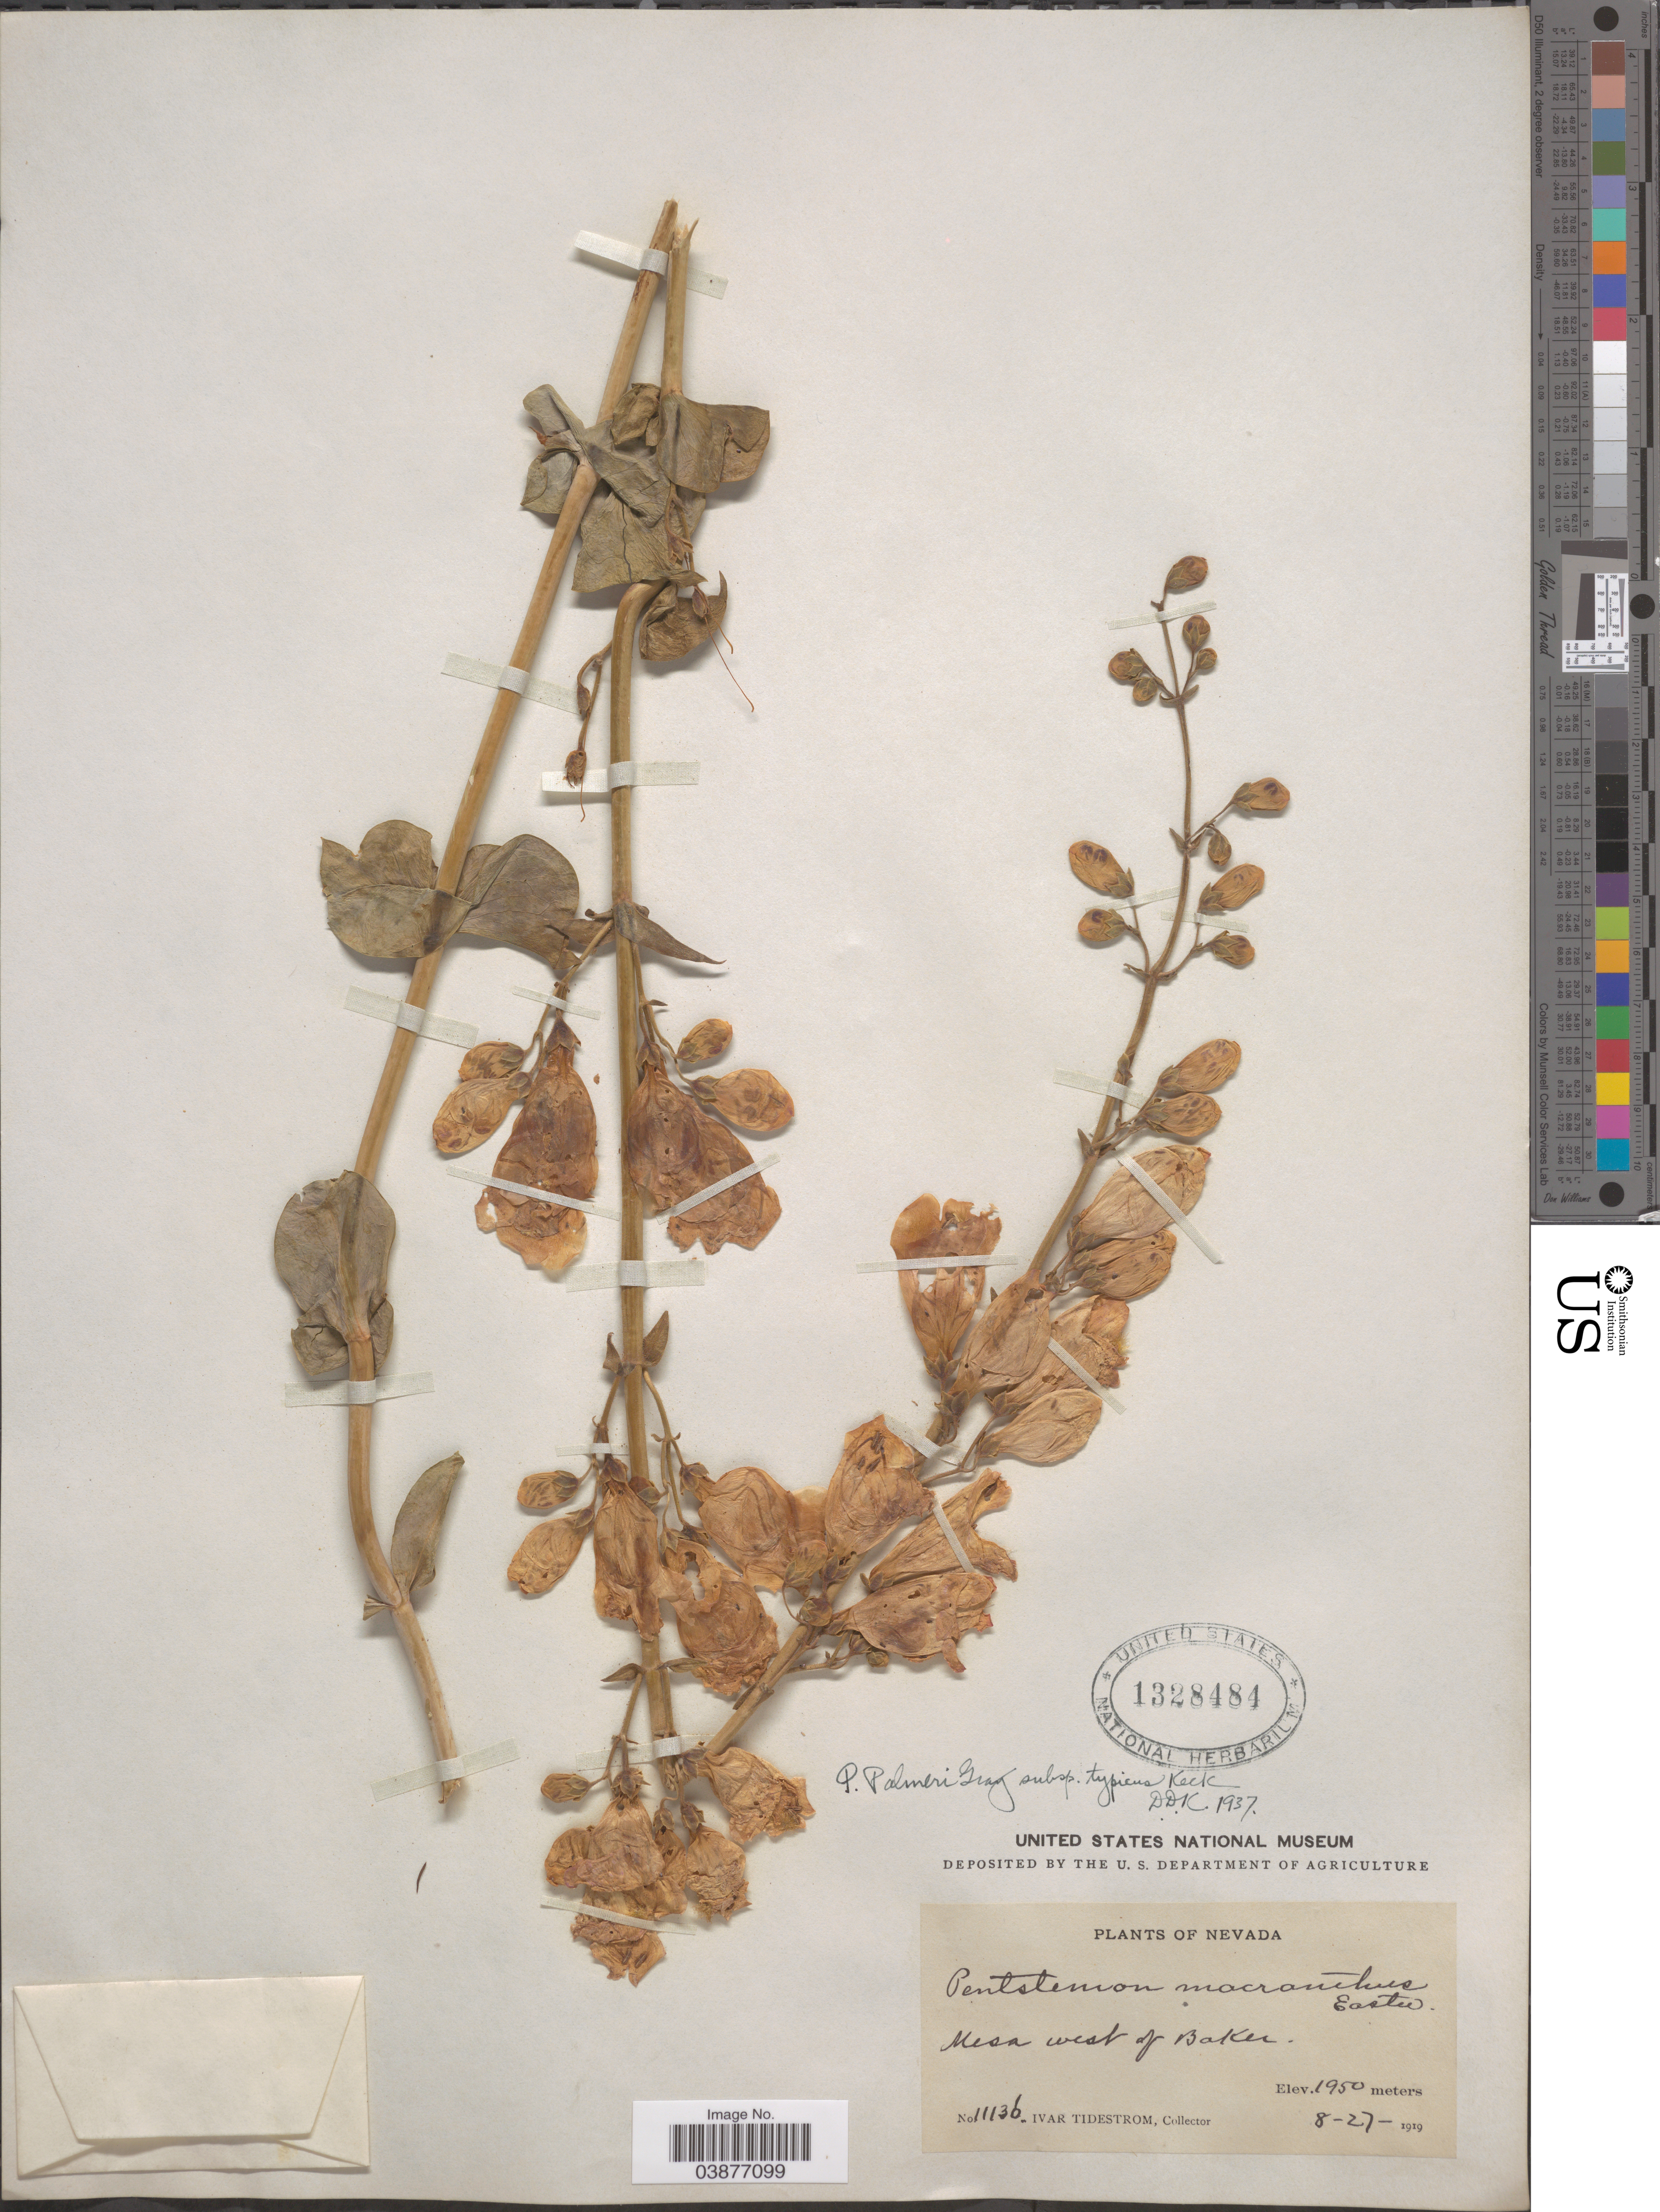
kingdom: Plantae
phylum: Tracheophyta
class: Magnoliopsida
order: Lamiales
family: Plantaginaceae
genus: Penstemon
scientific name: Penstemon palmeri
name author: A. Gray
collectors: I. F. Tidestrom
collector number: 11136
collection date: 1919-08-27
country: United States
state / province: Nevada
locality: Mesa west of Baker.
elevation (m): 1950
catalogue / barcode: US 1328484